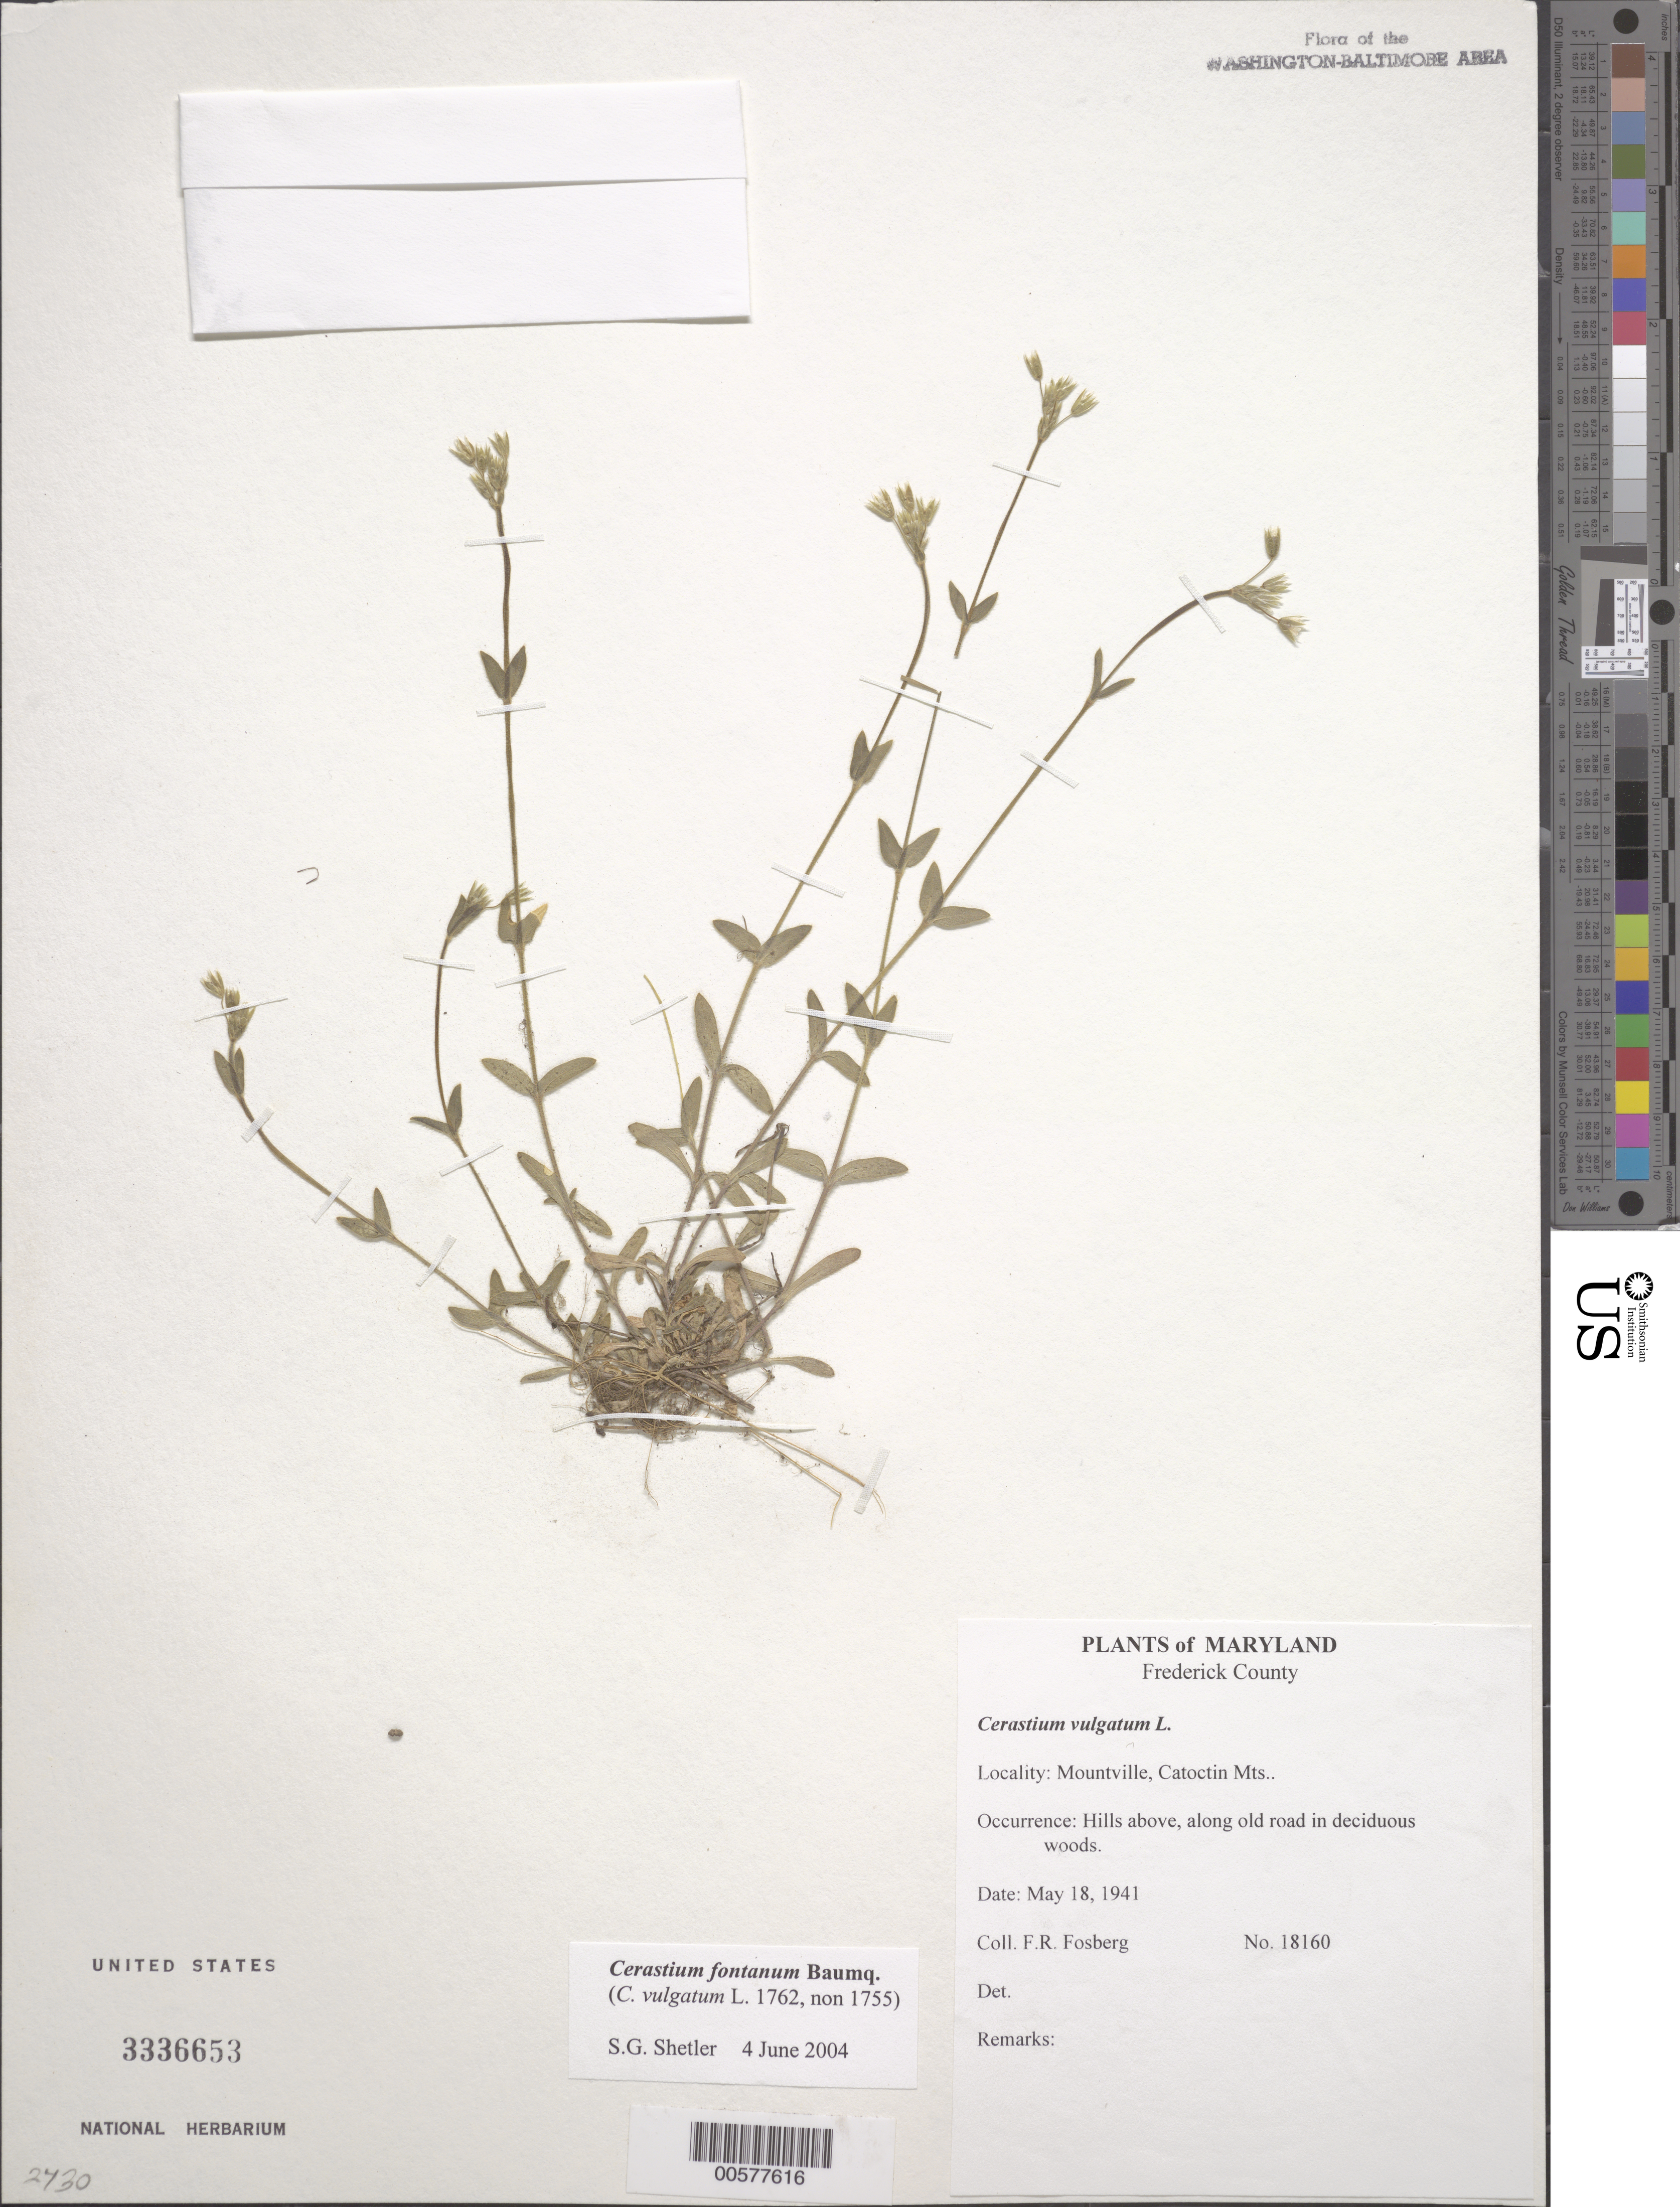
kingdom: Plantae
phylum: Tracheophyta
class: Magnoliopsida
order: Caryophyllales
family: Caryophyllaceae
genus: Cerastium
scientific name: Cerastium fontanum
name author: Baumg.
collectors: F. R. Fosberg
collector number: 18160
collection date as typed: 18 May 1941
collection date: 1941-05-18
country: United States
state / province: Maryland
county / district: Frederick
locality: Mountville, Catoctin "Mts.".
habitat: Hills above, along old road in deciduous woods.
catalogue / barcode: US 3336653